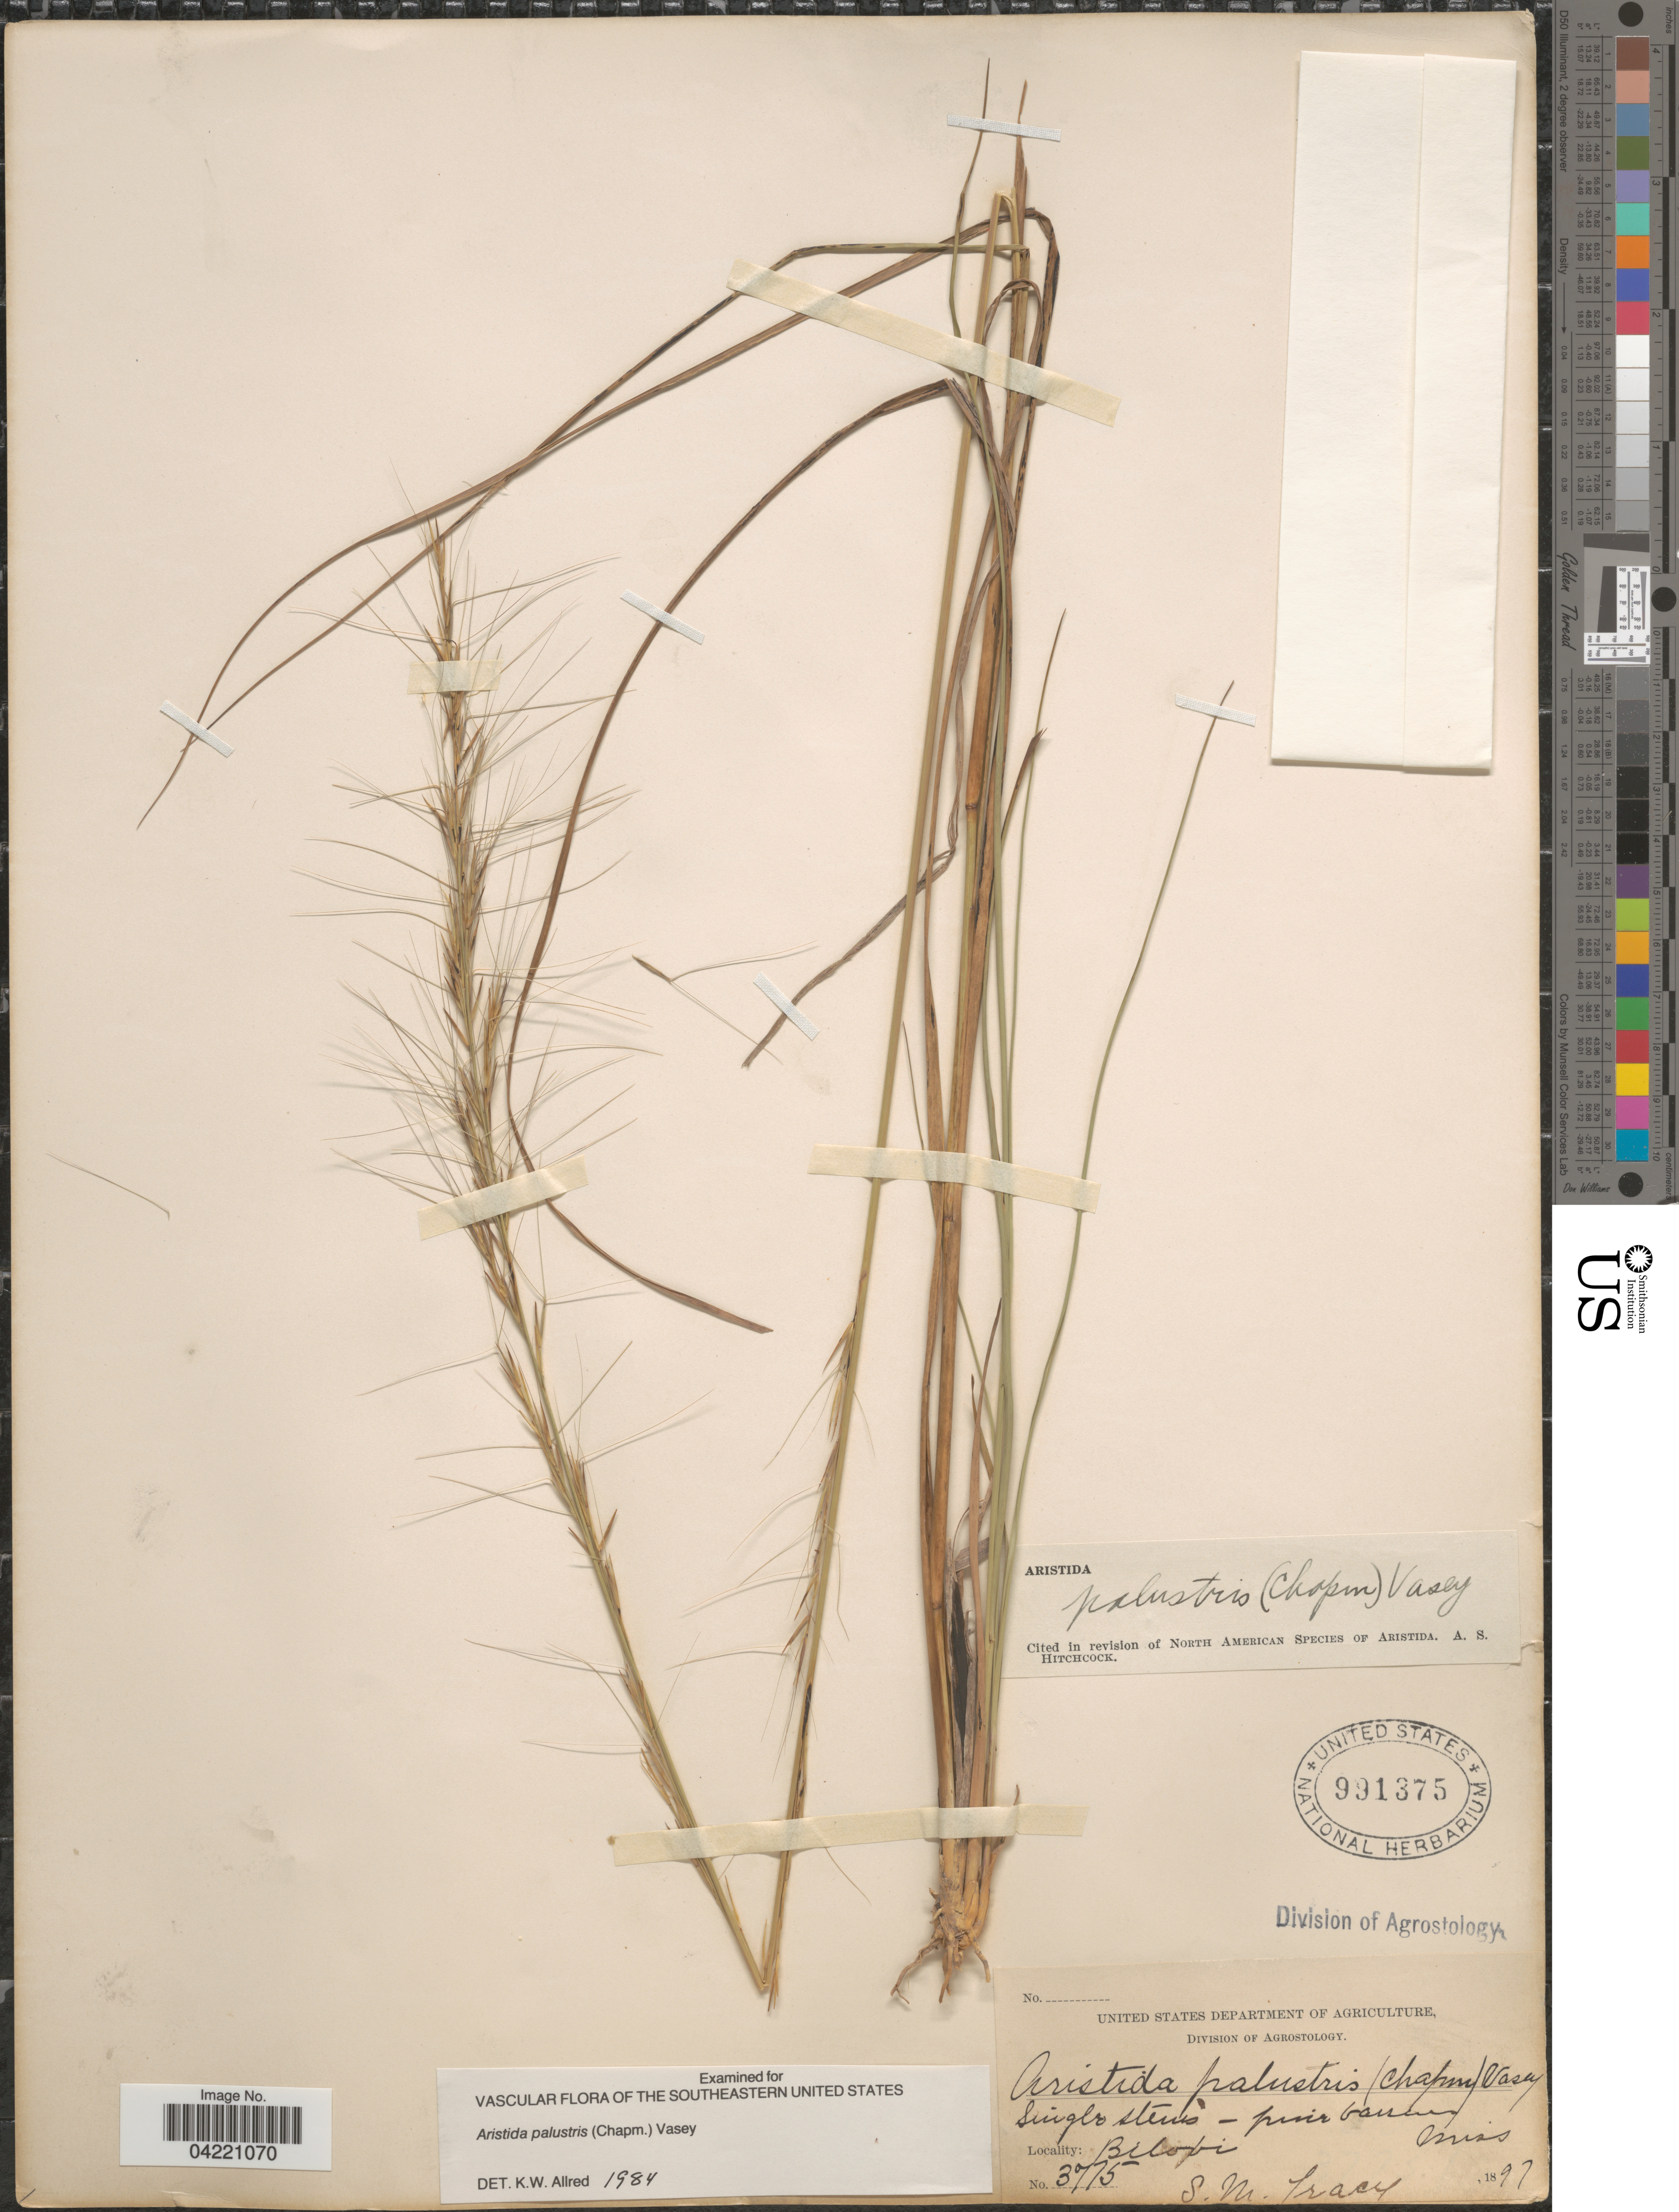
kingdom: Plantae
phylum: Tracheophyta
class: Liliopsida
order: Poales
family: Poaceae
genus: Aristida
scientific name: Aristida palustris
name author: (Chapm.) Vasey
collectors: S. M. Tracy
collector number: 3775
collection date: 1897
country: United States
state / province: Mississippi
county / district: Harrison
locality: Biloxi.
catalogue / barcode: US 991375